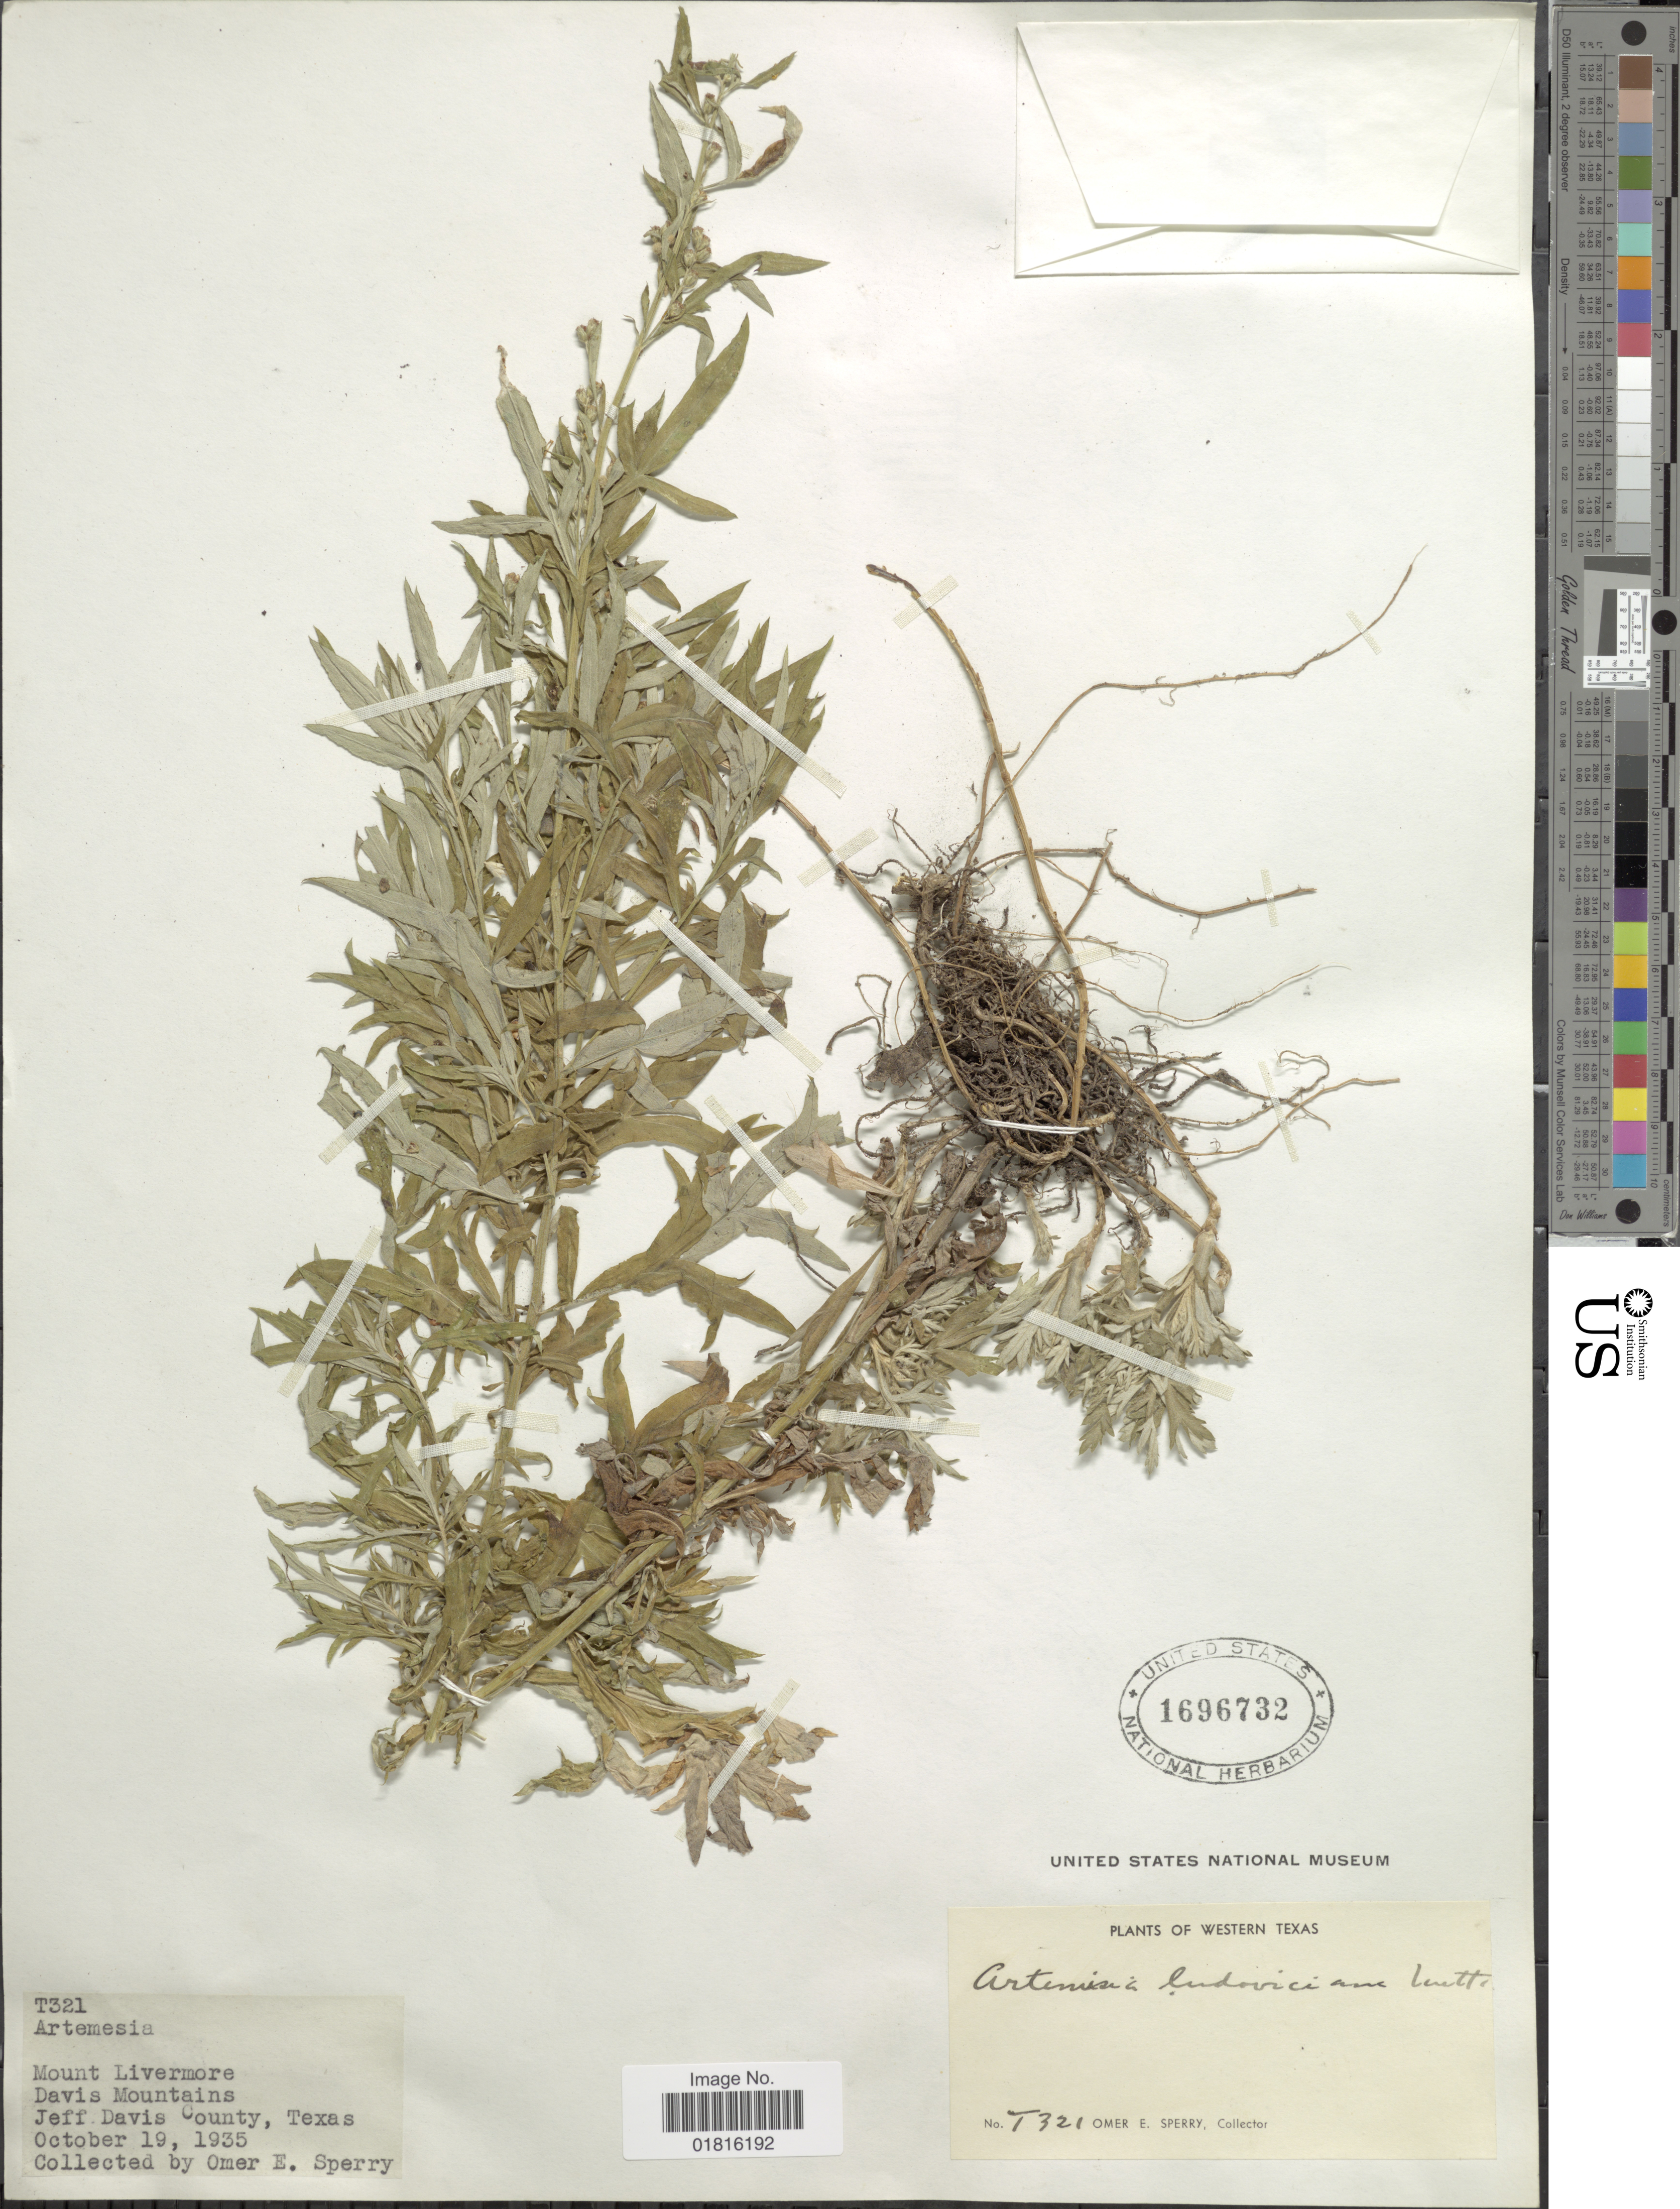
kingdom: Plantae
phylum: Tracheophyta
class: Magnoliopsida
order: Asterales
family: Asteraceae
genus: Artemisia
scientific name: Artemisia ludoviciana subsp. albula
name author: (Wooton) D.D. Keck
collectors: O. E. Sperry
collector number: T 321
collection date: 1935-10-19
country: United States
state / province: Texas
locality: Western Texas, Mount Livermore, Davis Mountains, Jeff Davis County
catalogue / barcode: US 1696732